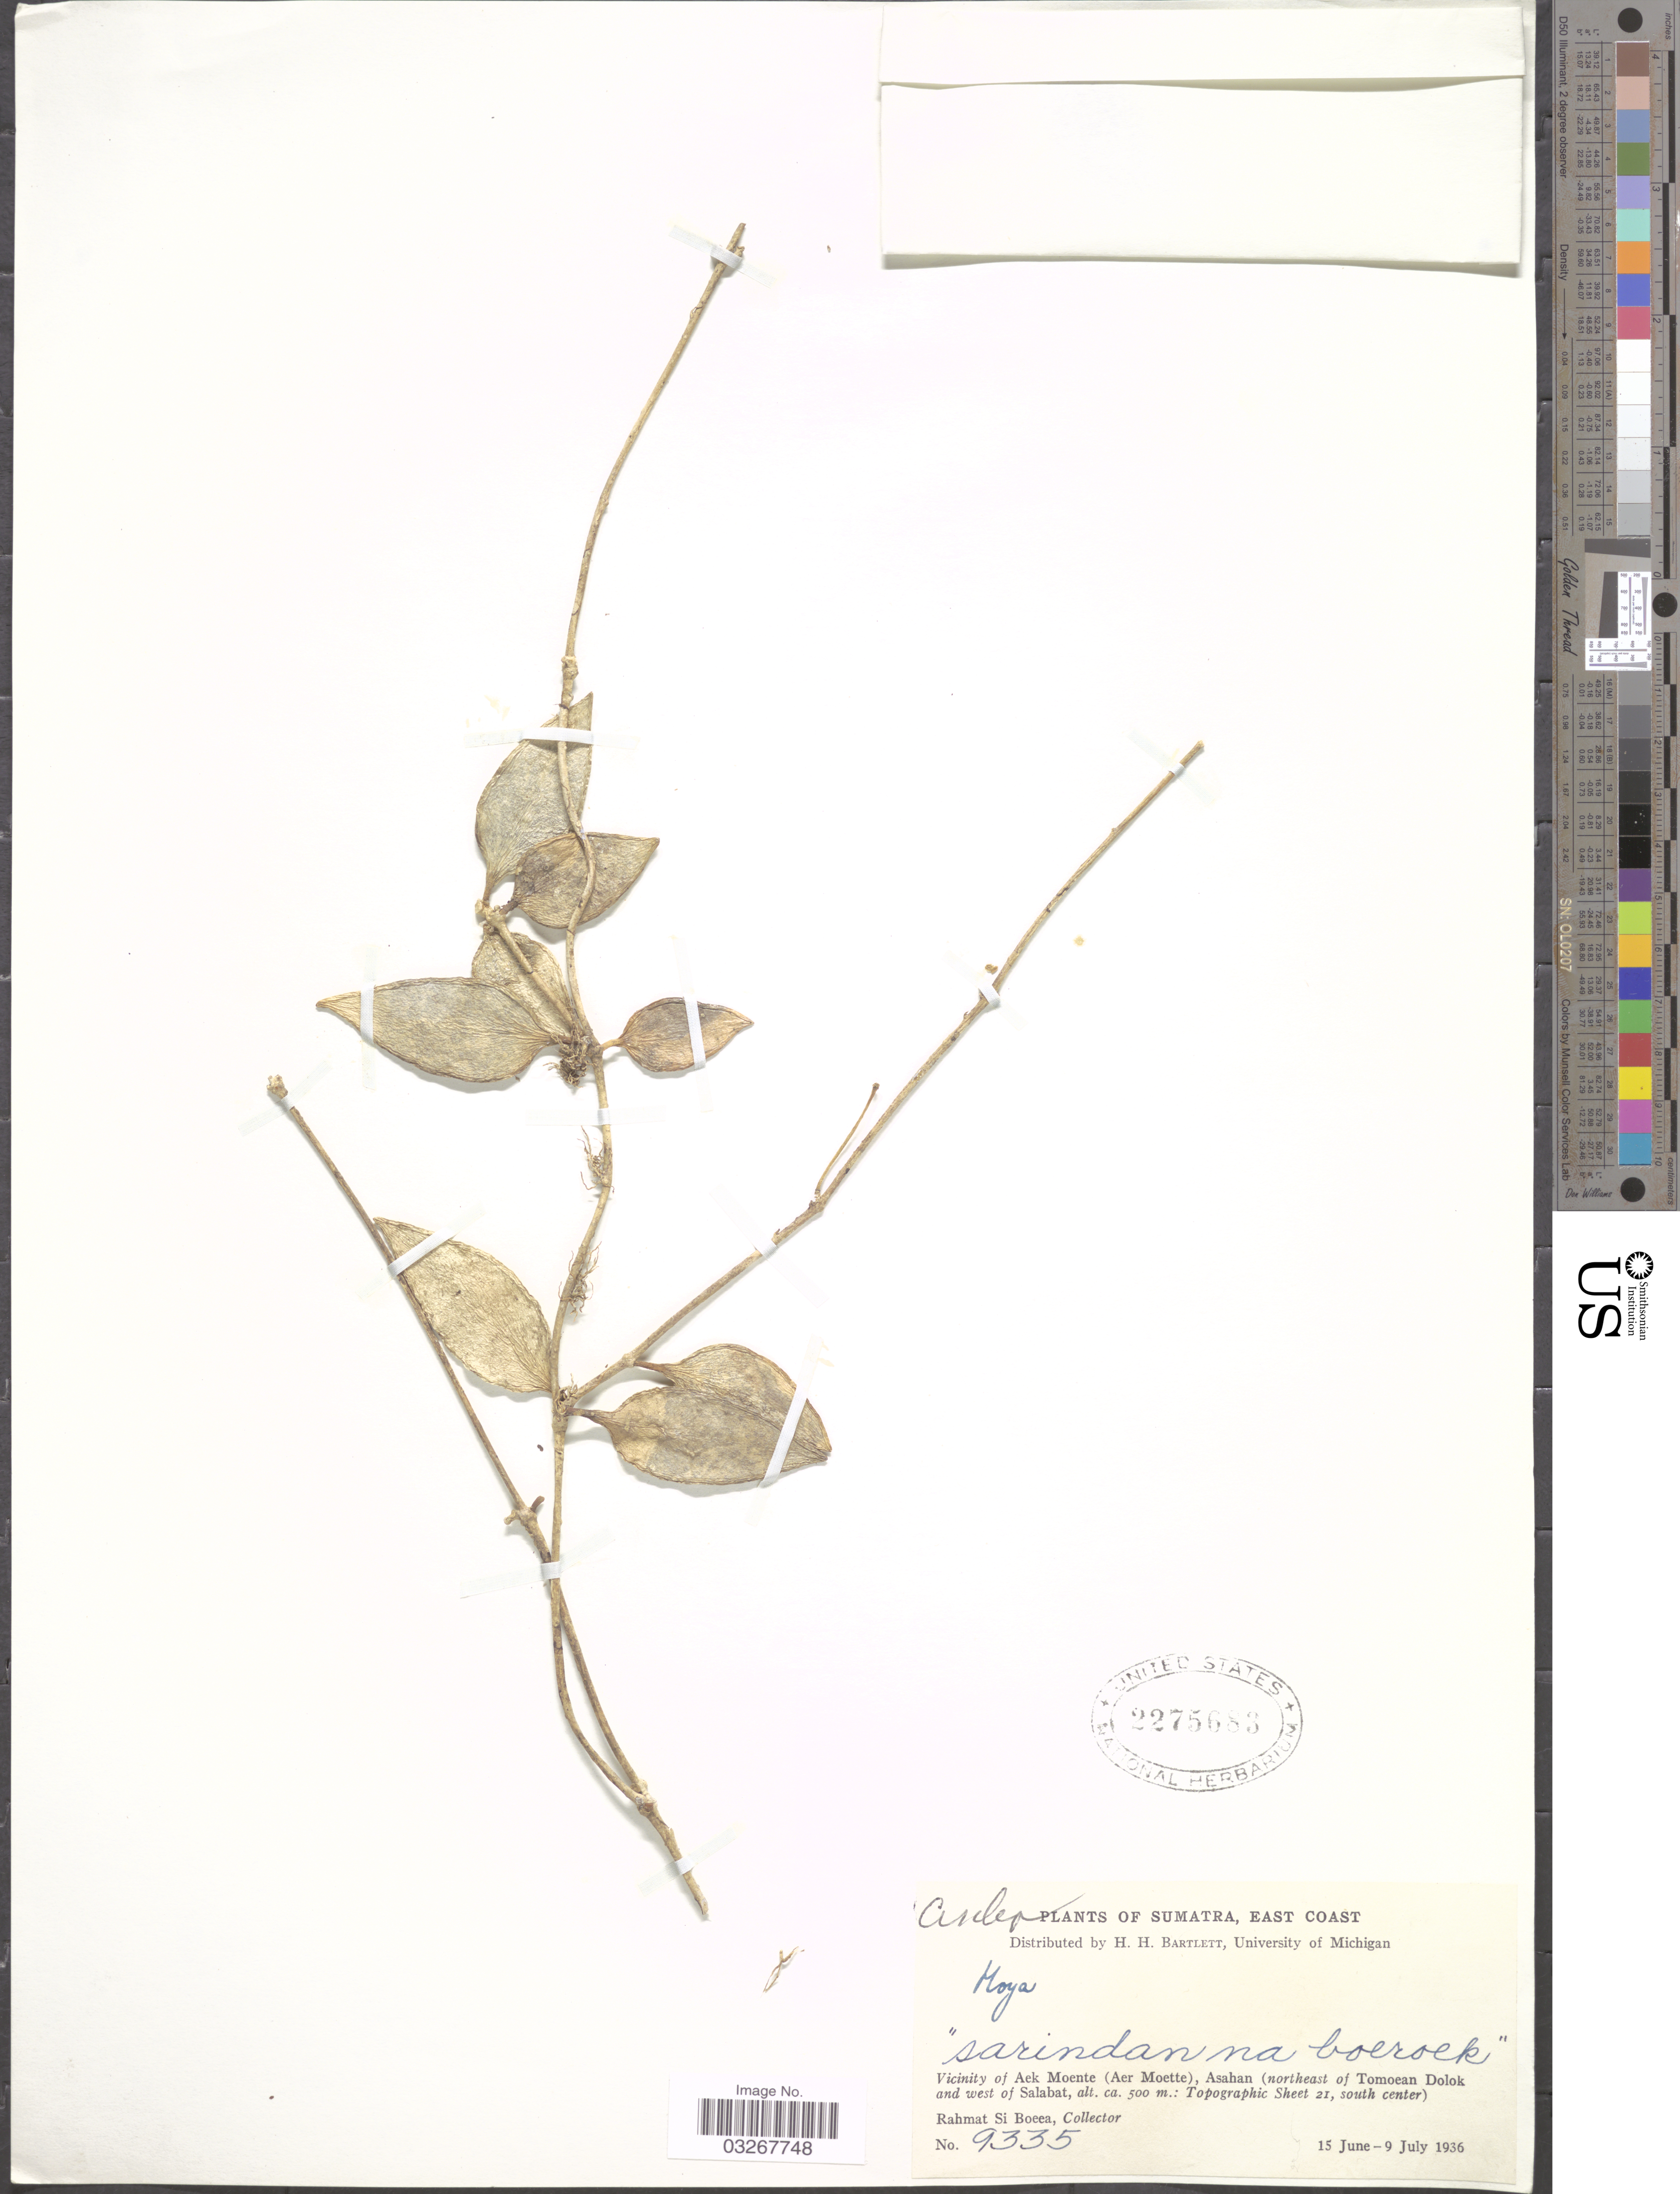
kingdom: Plantae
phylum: Tracheophyta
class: Magnoliopsida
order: Gentianales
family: Apocynaceae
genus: Hoya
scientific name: Hoya sp.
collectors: Rahmat Si Boeea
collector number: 9335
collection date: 1936-06-15/1936-07-09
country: Indonesia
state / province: Sumatra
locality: East Coast. Vicinity of Aek Moente (Aer Moette), Asahan (northeast of Tomoean Dolok and west of Salabat: Topographic Sheet 21, south center).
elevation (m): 500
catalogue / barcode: US 2275683